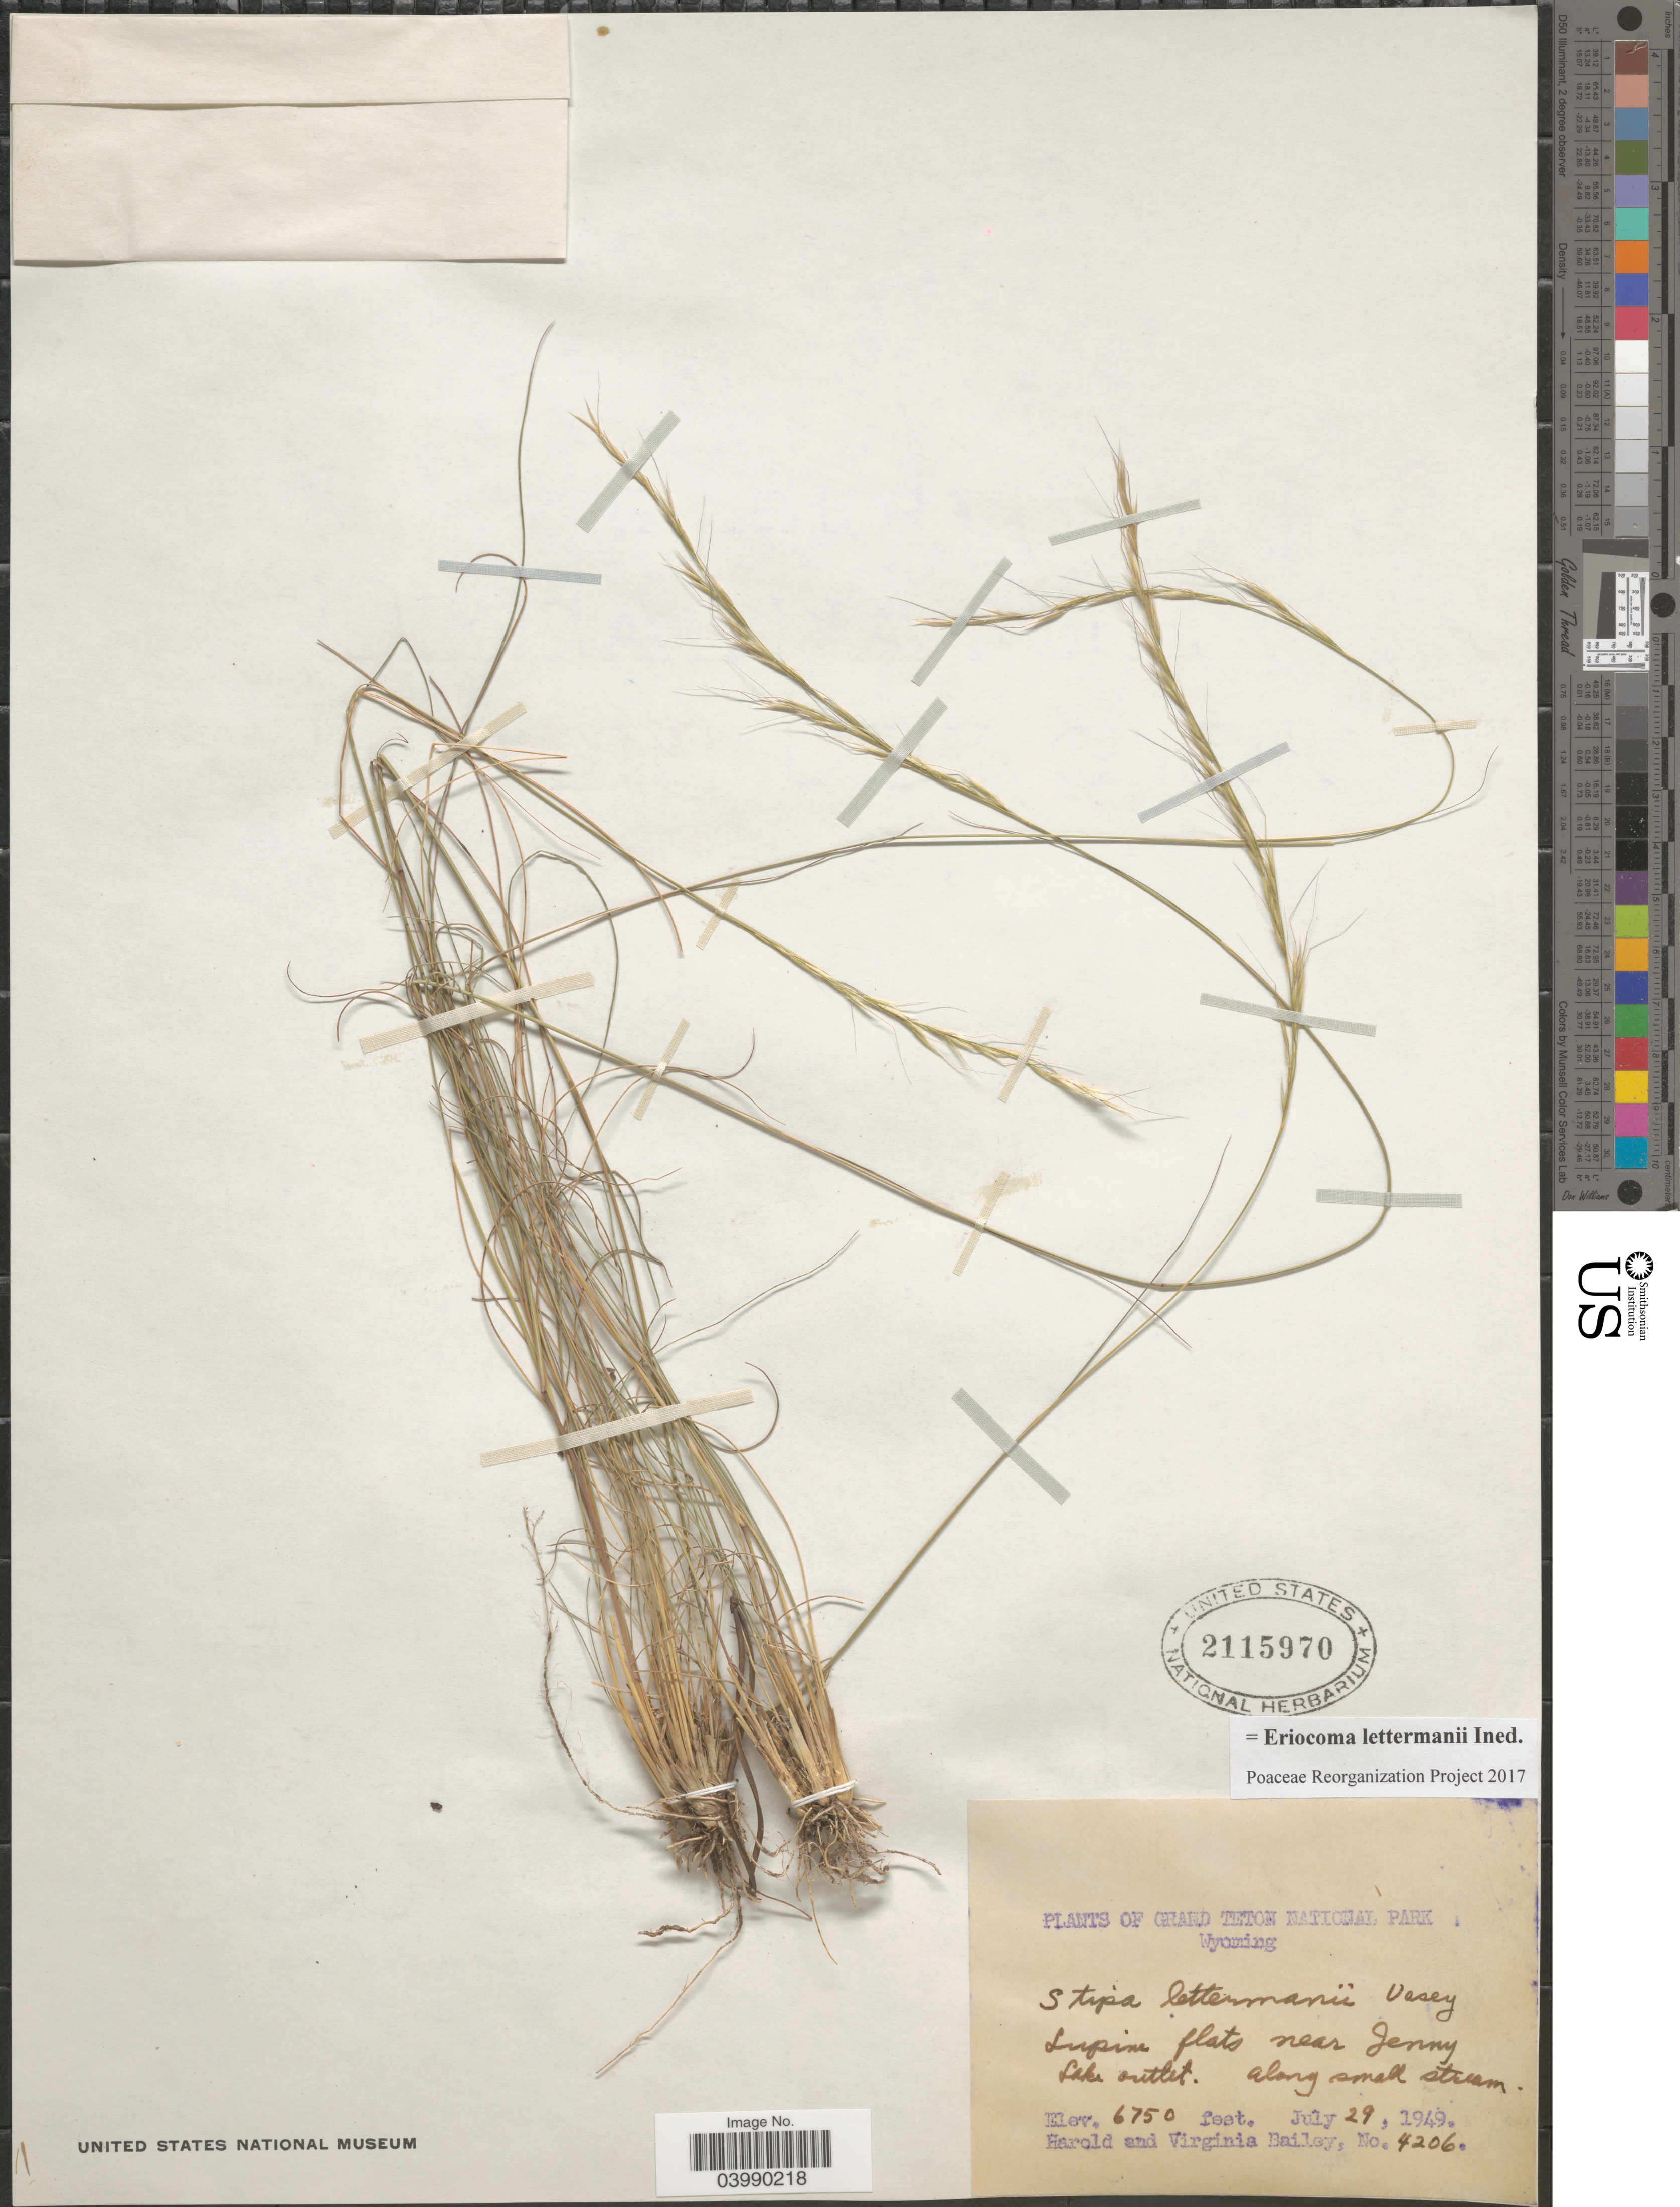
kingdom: Plantae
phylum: Tracheophyta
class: Liliopsida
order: Poales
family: Poaceae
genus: Eriocoma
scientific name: Eriocoma lettermanii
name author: (Vasey) Romasch.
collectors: H. Bailey & V. L. Bailey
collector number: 4206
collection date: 1949-07-29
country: United States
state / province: Wyoming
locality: Grand Teton National Park. Near Jenny Lake outlet.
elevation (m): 2057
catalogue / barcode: US 2115970